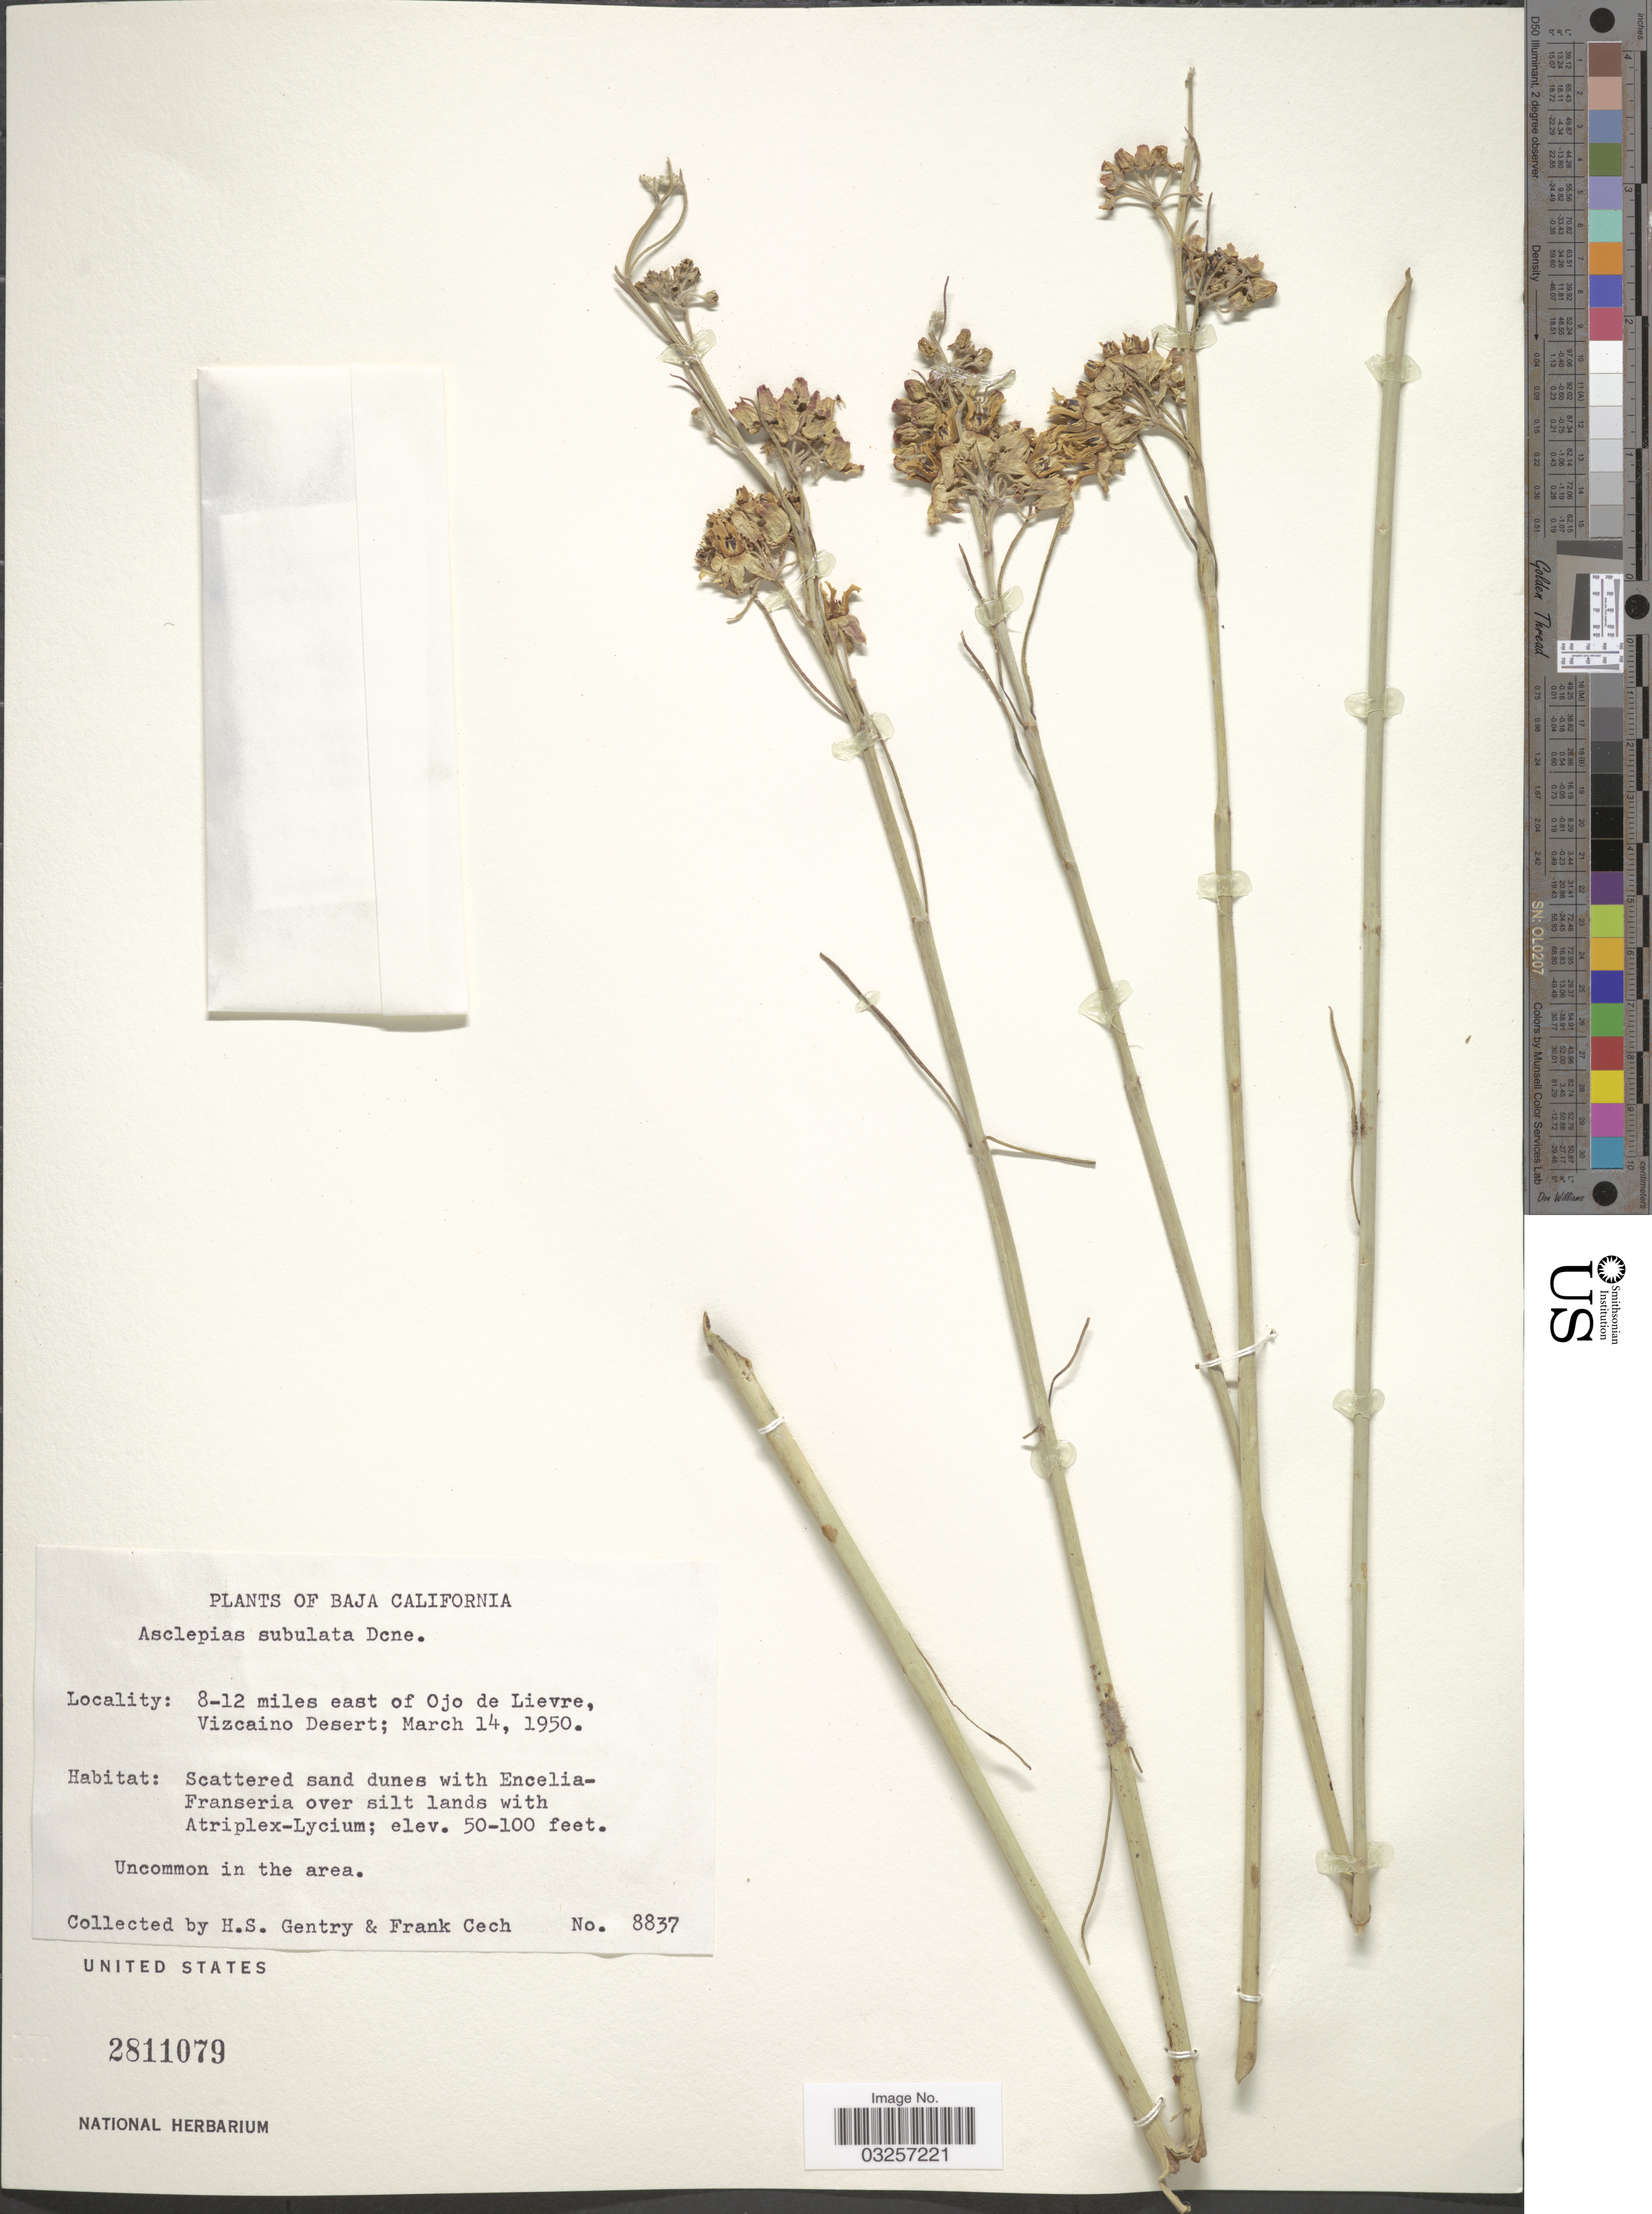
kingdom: Plantae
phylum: Tracheophyta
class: Magnoliopsida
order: Gentianales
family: Apocynaceae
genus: Asclepias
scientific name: Asclepias subulata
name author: Decne.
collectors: H. S. Gentry & F. Cech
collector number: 8837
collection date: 1950-03-14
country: Mexico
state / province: Baja California Sur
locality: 8-12 miles east of Ojo de Lievre, Vizcaino Desert.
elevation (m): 15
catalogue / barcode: US 2811079